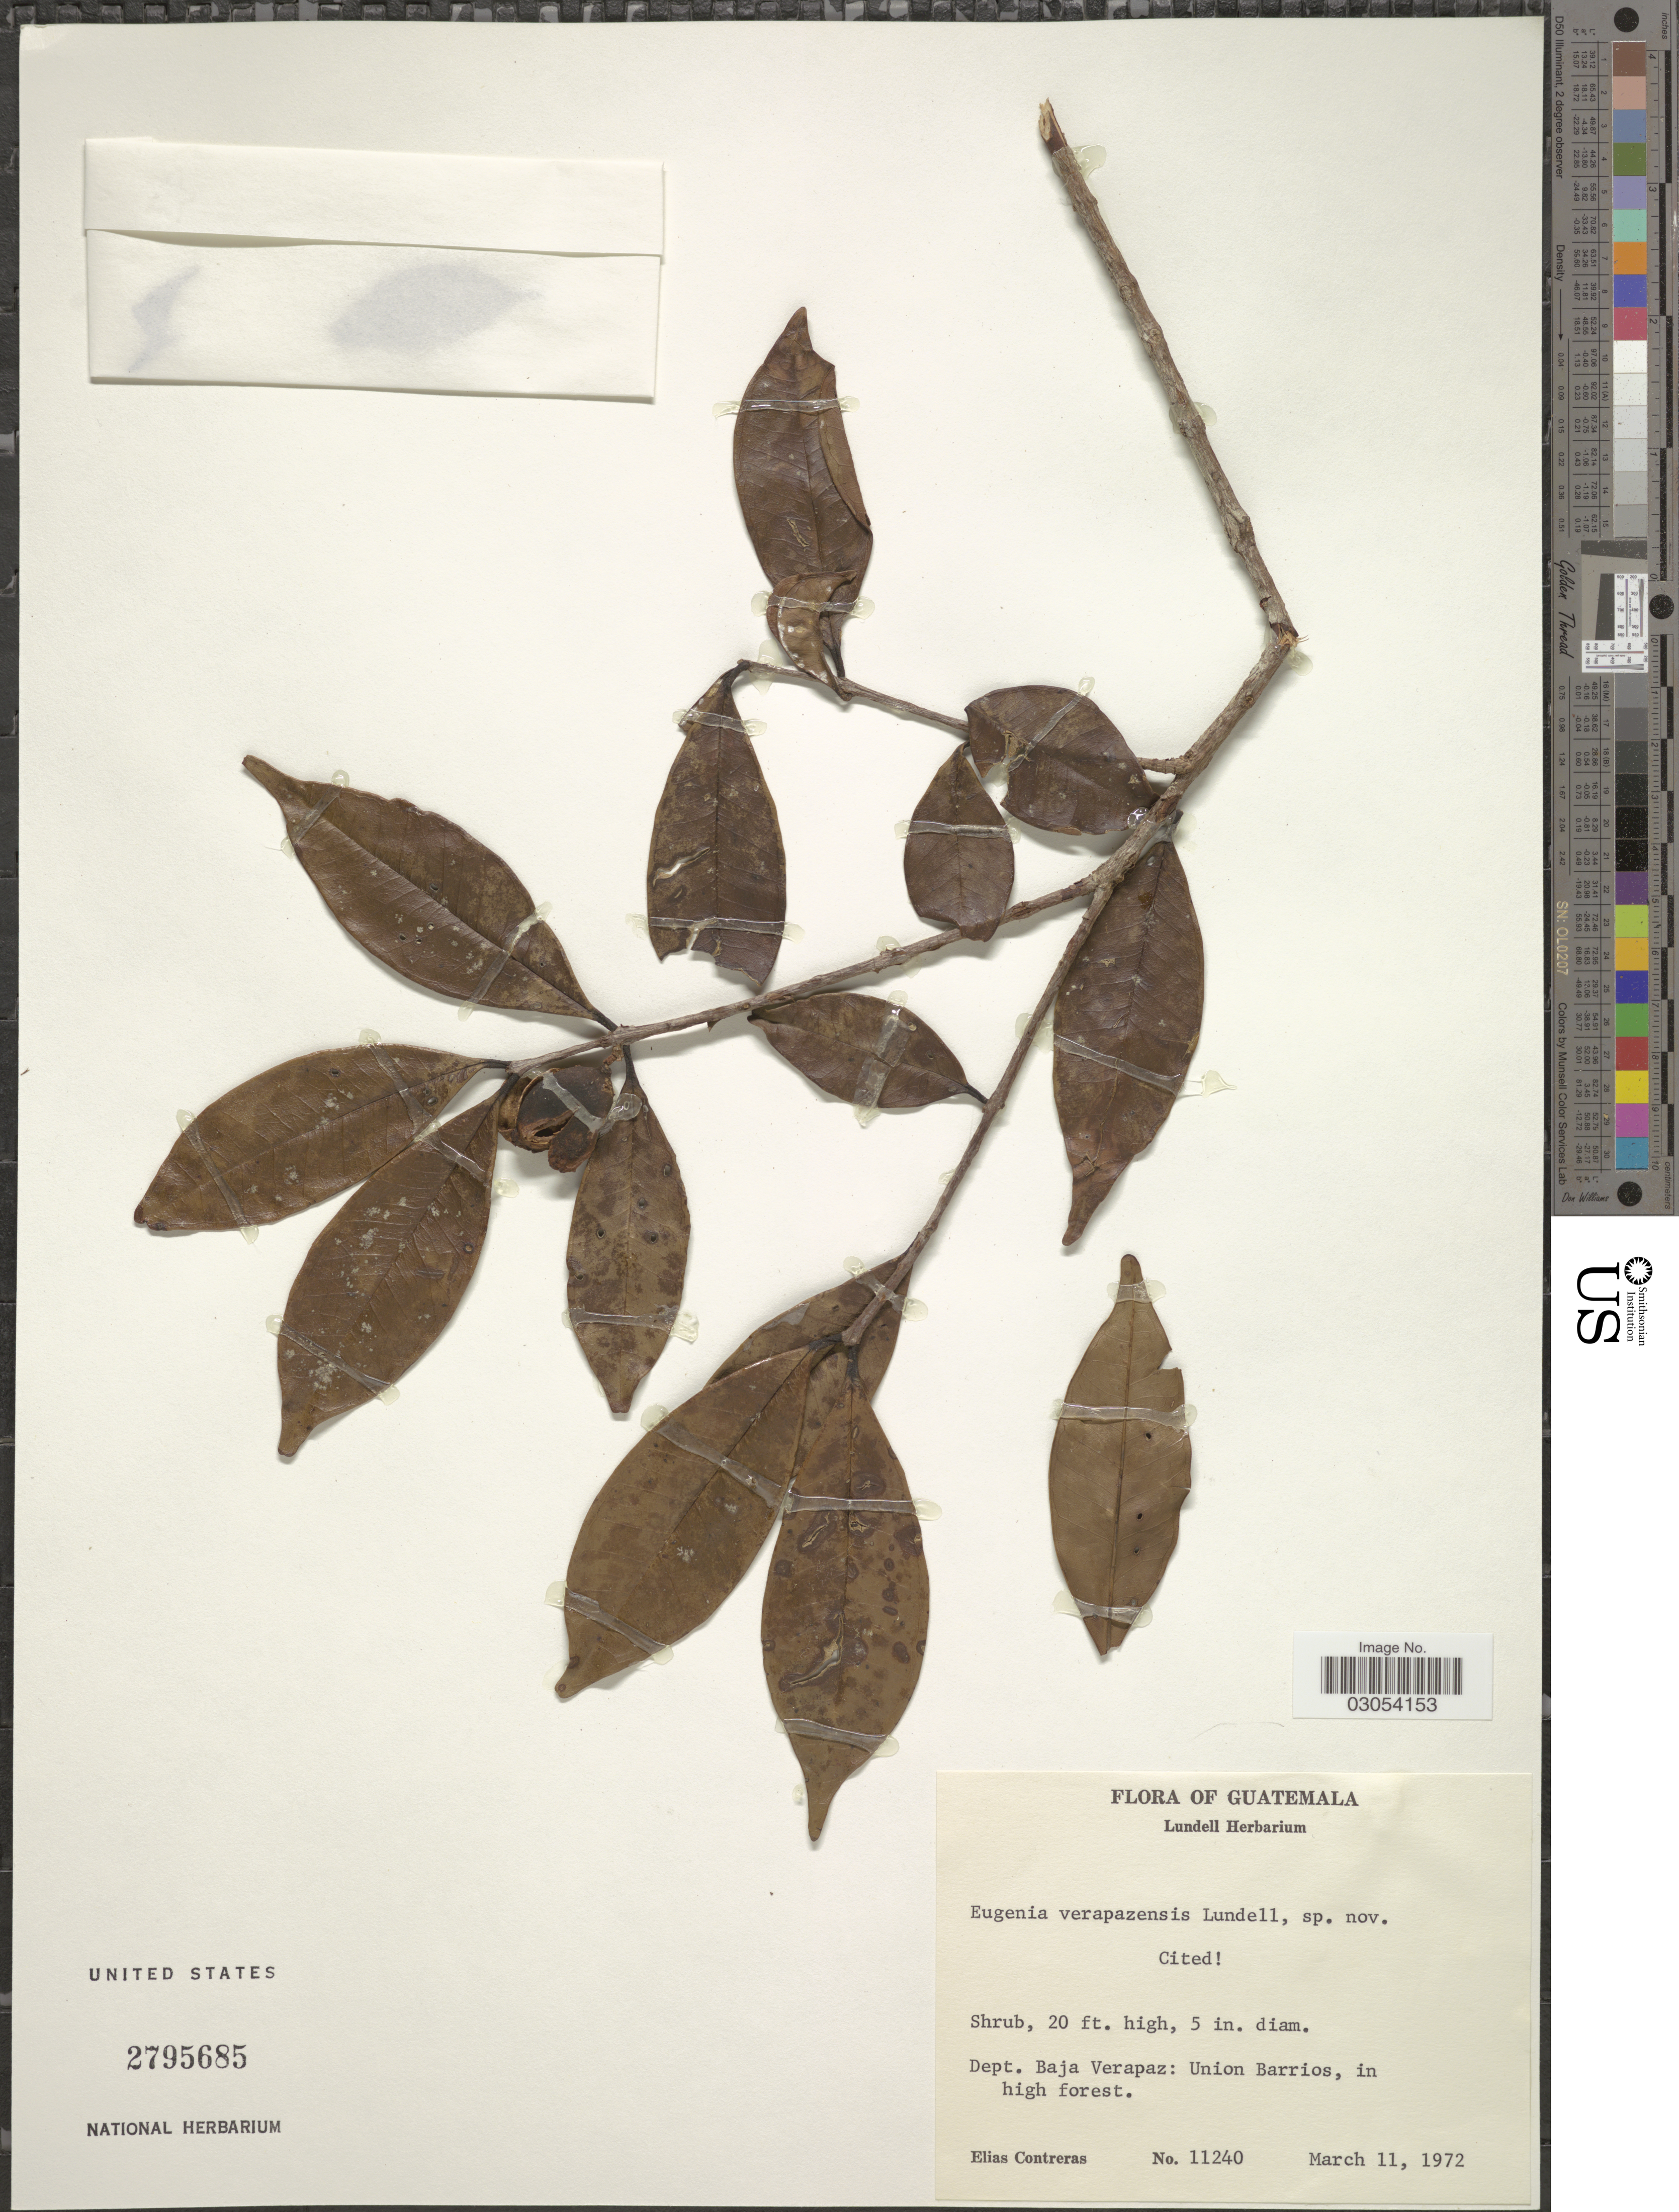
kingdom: Plantae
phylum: Tracheophyta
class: Magnoliopsida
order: Myrtales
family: Myrtaceae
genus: Eugenia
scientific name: Eugenia verapazensis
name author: Lundell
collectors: E. Contreras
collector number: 11240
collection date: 1972-03-11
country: Guatemala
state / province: Baja Verapaz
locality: Dept. Baja Verapaz: Union Barrios.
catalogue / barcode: US 2795685